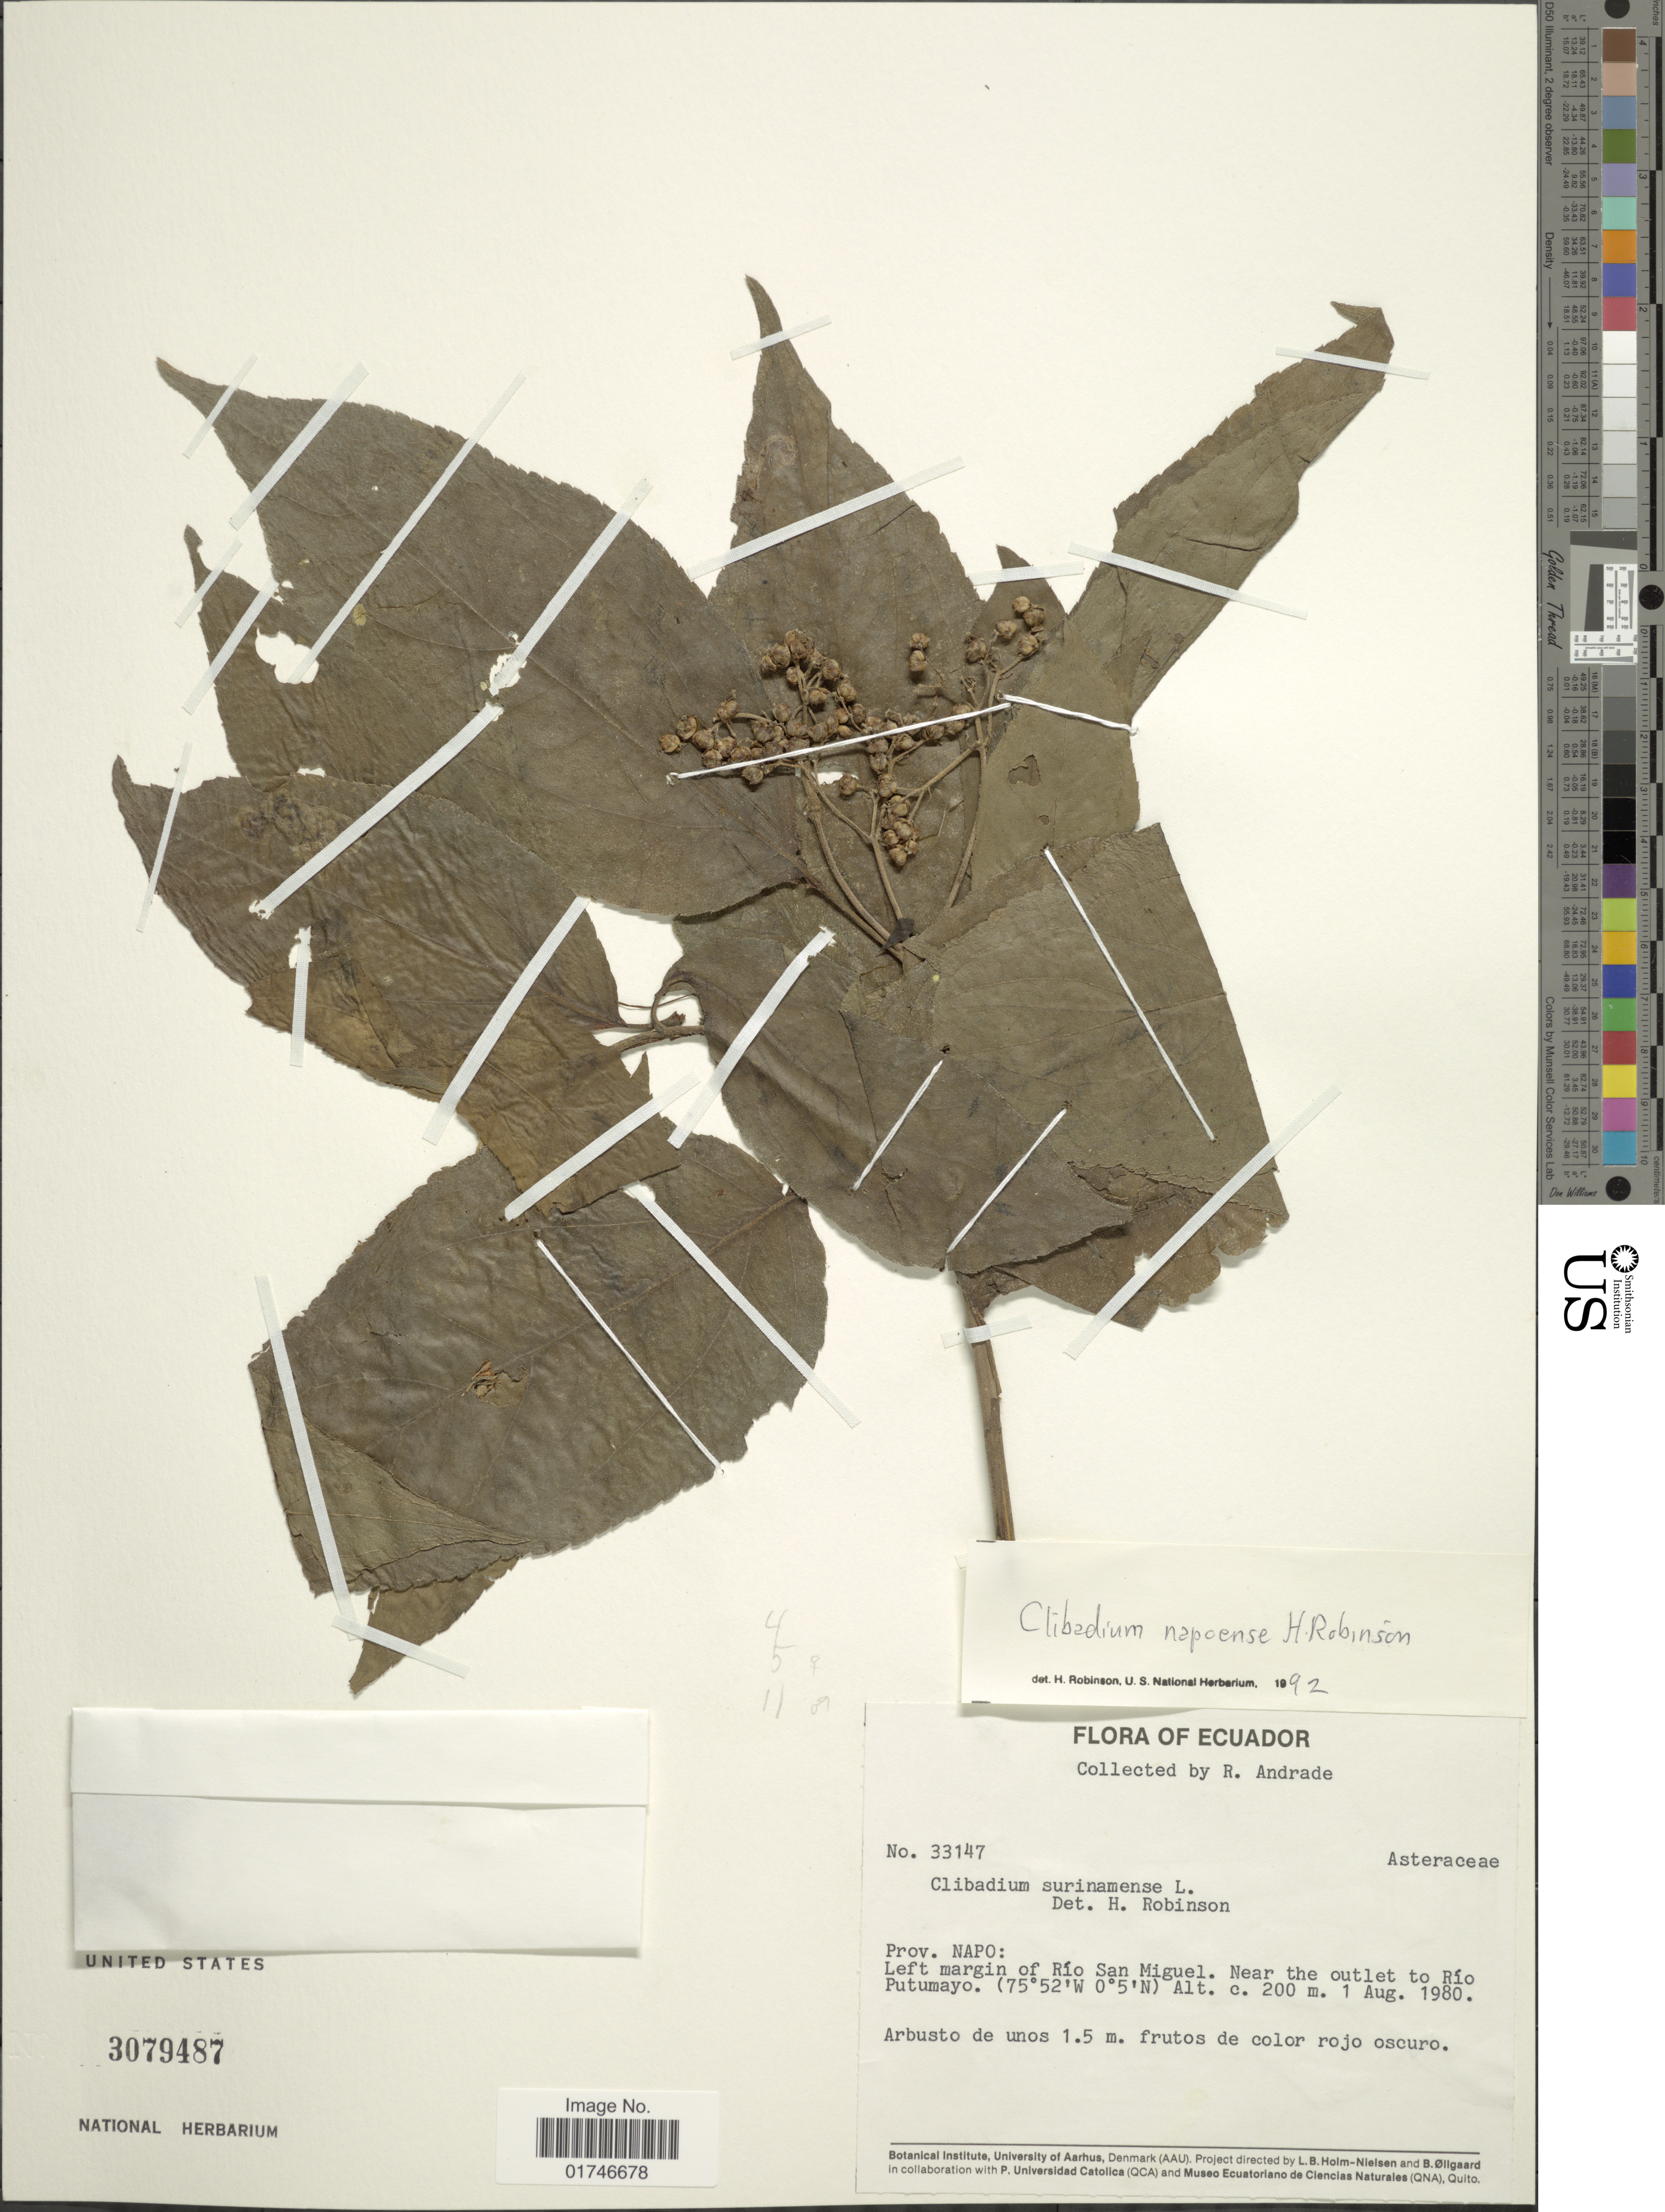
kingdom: Plantae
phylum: Tracheophyta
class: Magnoliopsida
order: Asterales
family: Asteraceae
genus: Clibadium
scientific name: Clibadium napoense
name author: H. Rob.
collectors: R. Andrade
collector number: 33147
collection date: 1980-08-01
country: Ecuador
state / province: Napo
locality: Prov. Napo: Left margin of Río San Miguel. Near the outlet to Río Putumayo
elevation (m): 200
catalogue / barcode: US 3079487